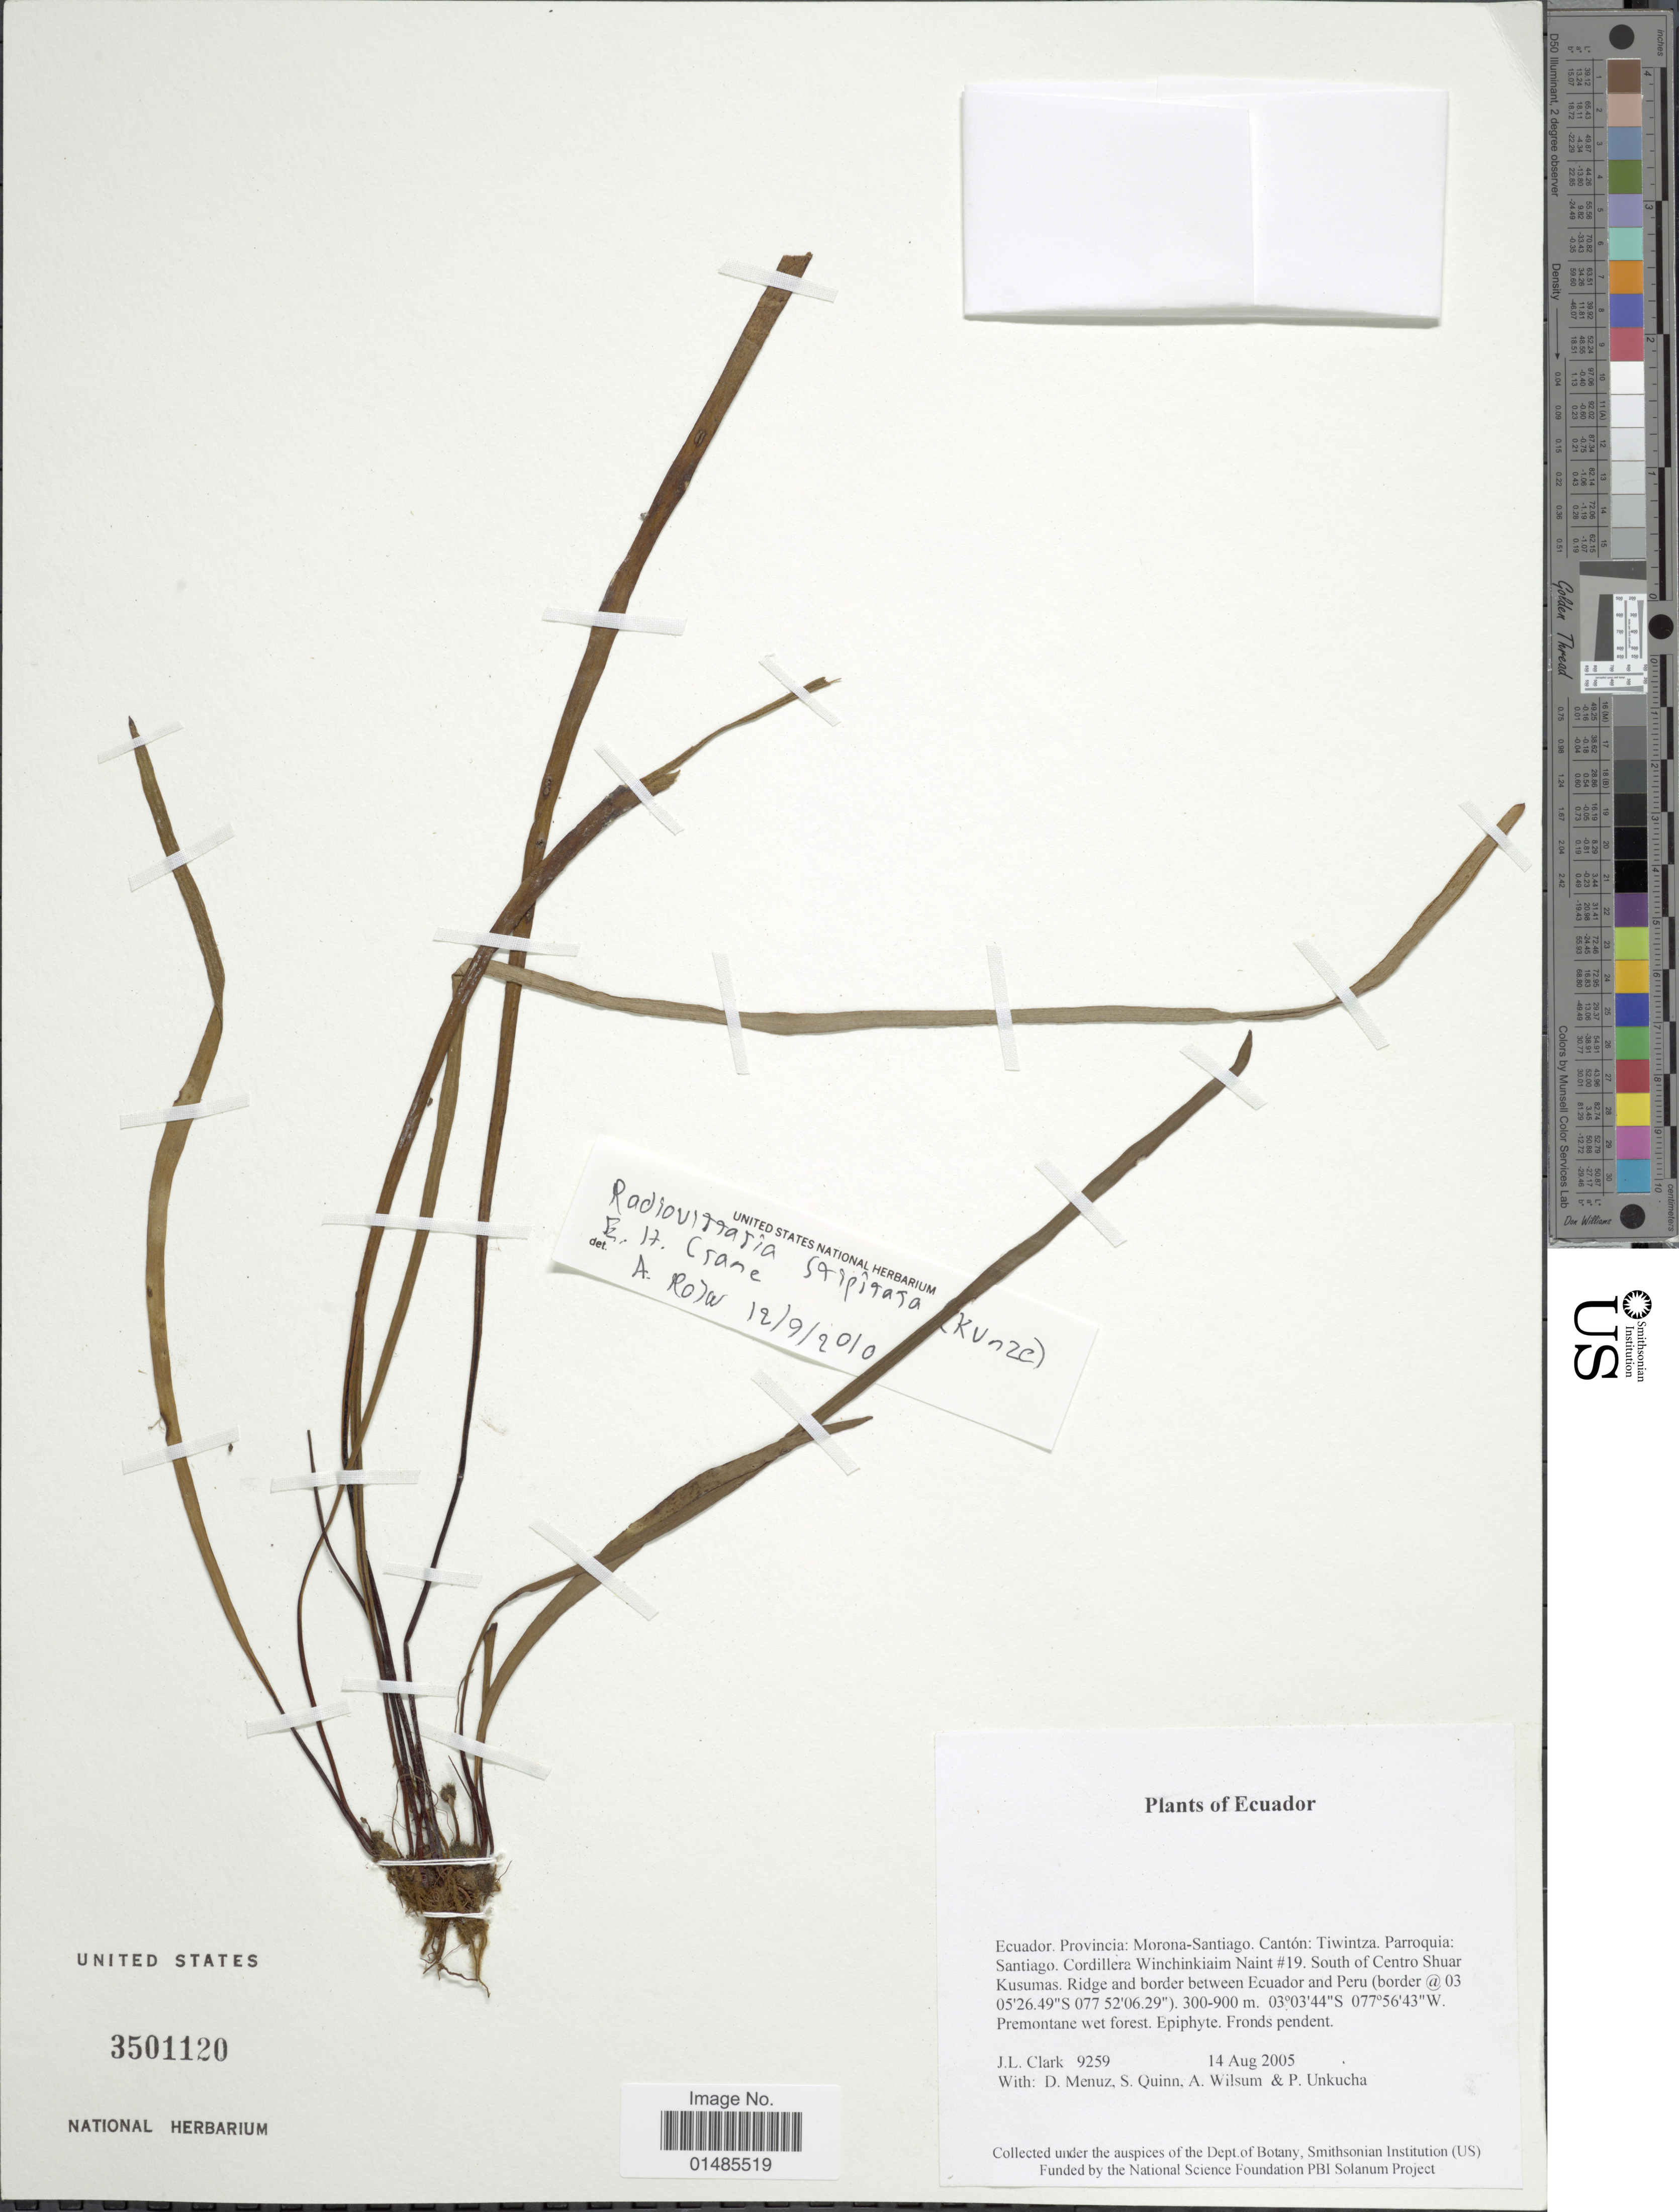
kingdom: Plantae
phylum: Tracheophyta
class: Polypodiopsida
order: Polypodiales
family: Pteridaceae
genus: Radiovittaria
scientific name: Radiovittaria stipitata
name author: (Kunze) E.H. Crane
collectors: J. L. Clark, D. Menuz, S. Quinn, A. Wilsum & P. Unkucha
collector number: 9259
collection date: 2005-08-14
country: Ecuador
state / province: Morona-Santiago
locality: Cantón: Tiwintza. Parroquia: Santiago. Cordillera Winchinkiaim Naint #19. South of Centro Shuar Kusumas. Ridge and border between Ecuador and Peru.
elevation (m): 300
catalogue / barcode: US 3501120